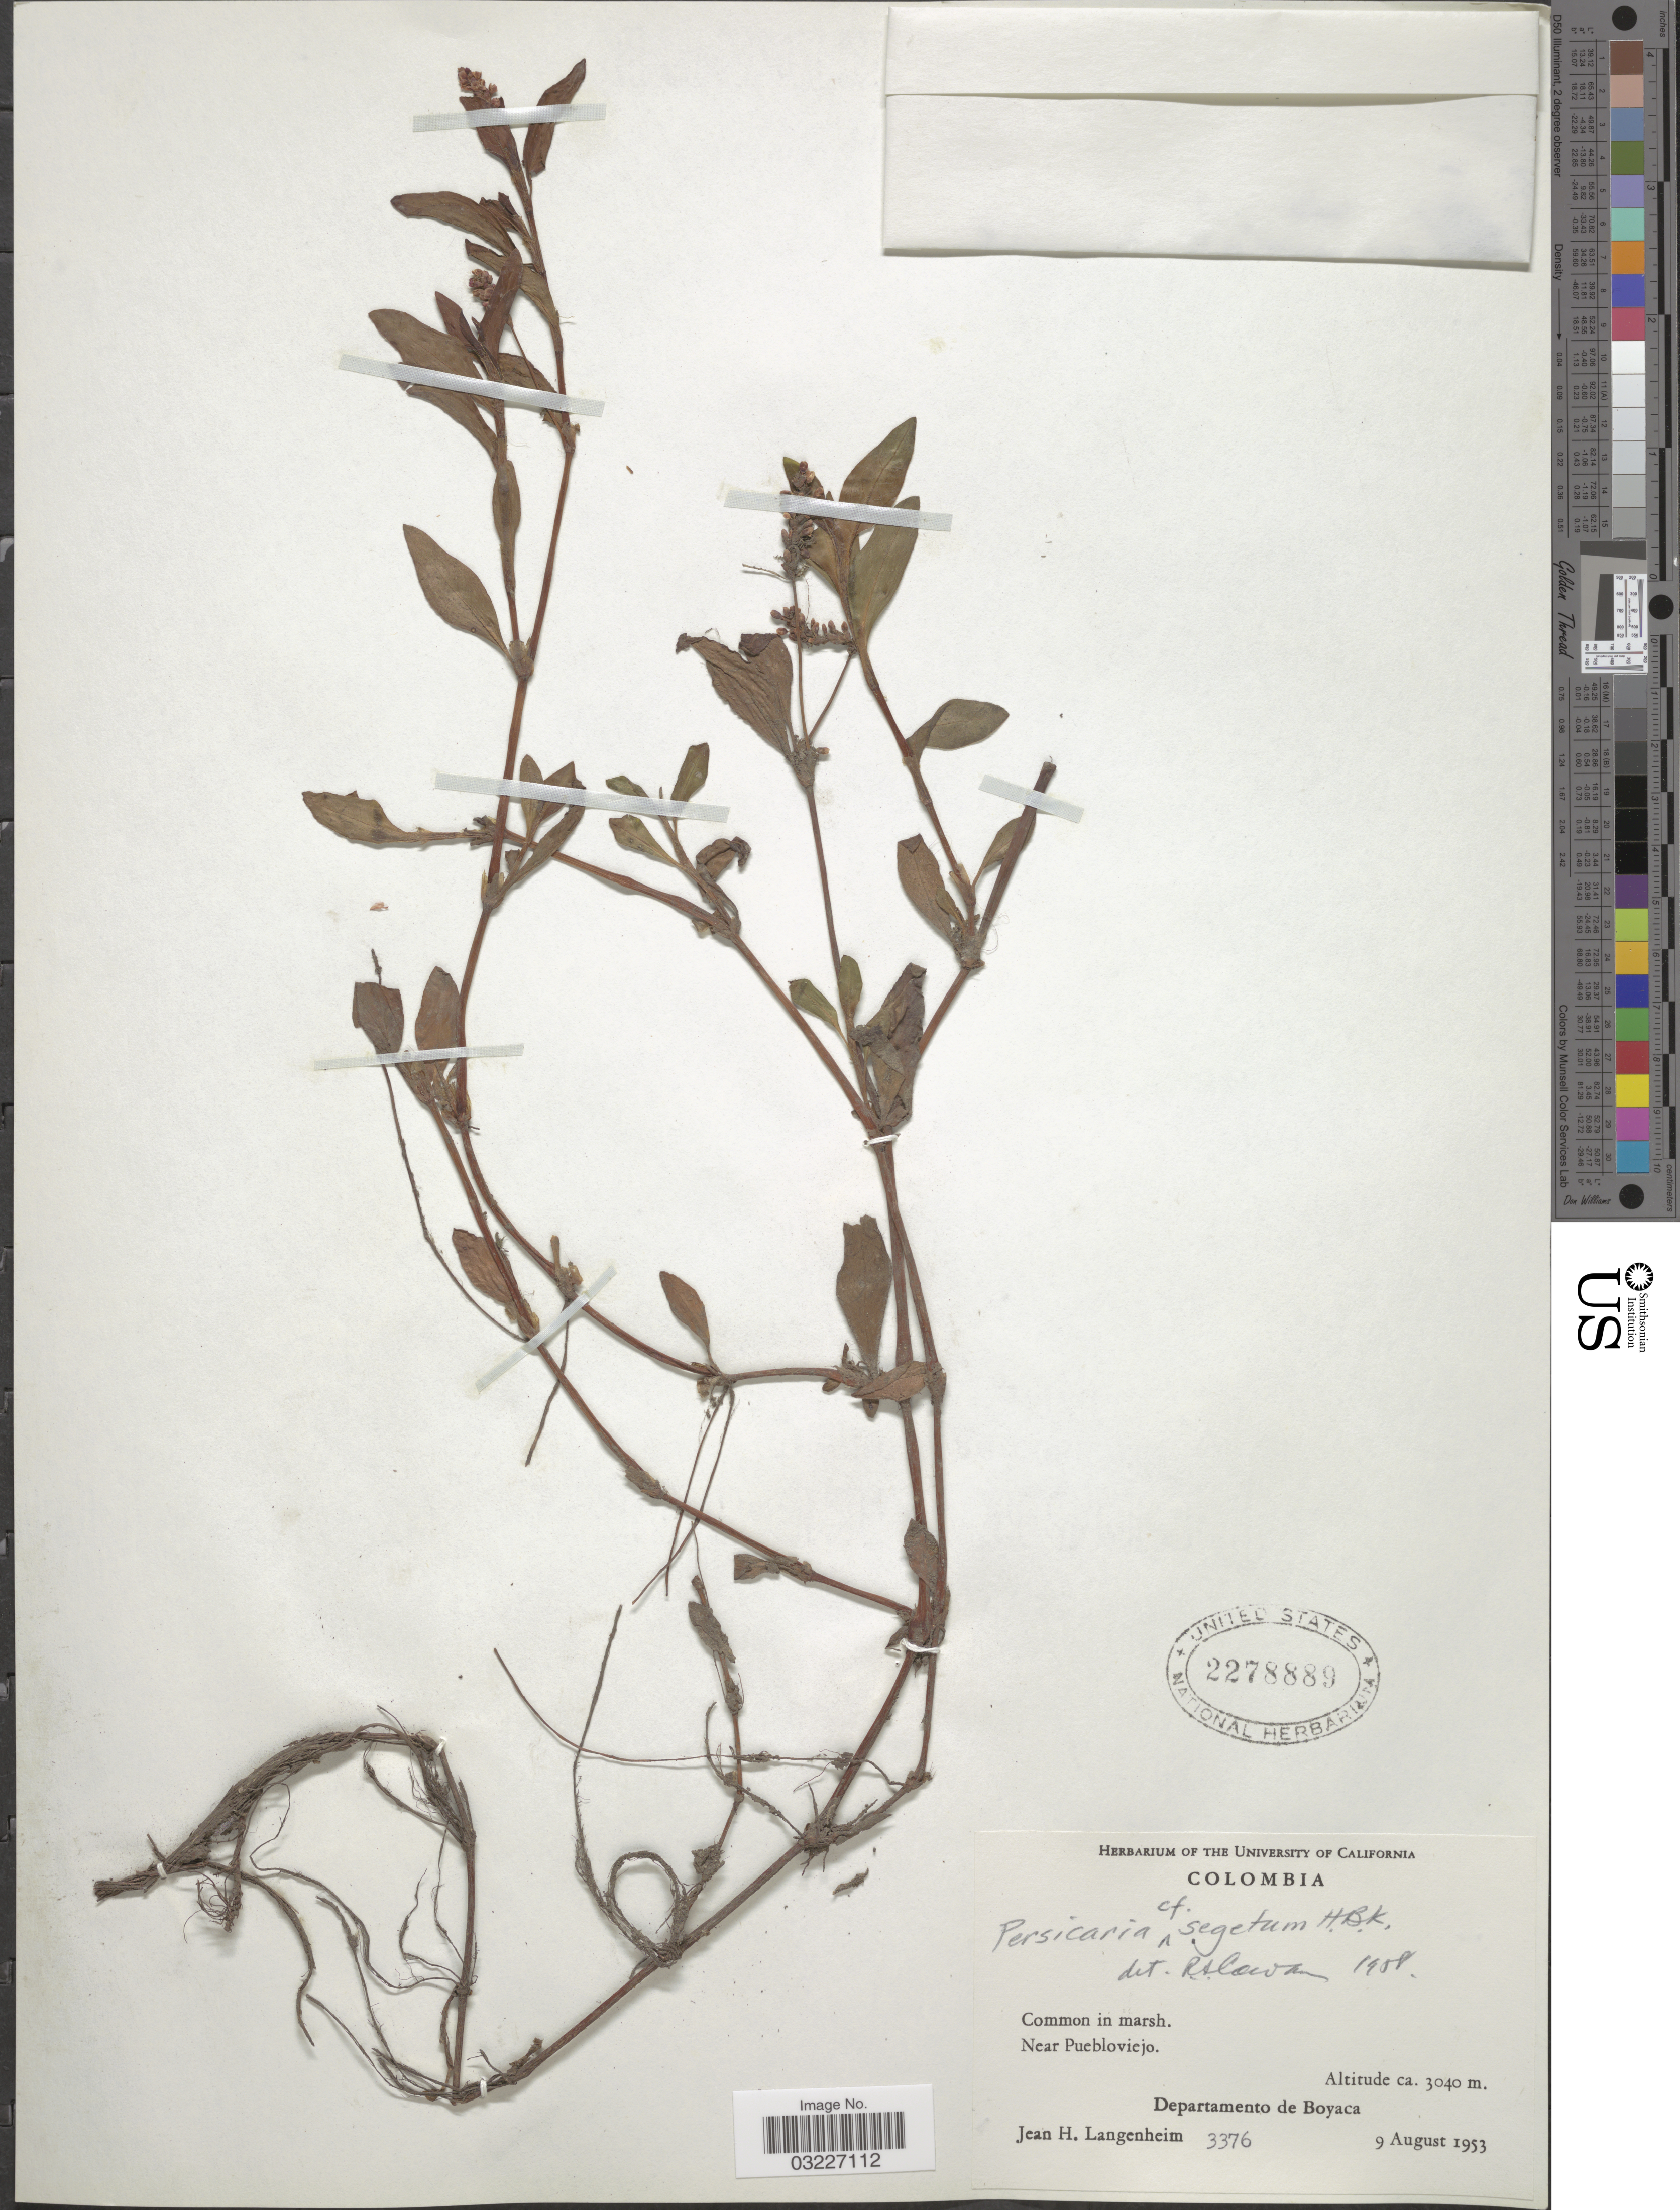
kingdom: Plantae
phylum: Tracheophyta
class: Magnoliopsida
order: Caryophyllales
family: Polygonaceae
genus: Polygonum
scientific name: Polygonum segetum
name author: Kunth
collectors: J. H. Langenheim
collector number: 3376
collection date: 1953-08-09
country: Colombia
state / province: Boyacá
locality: Near Puebloviejo. Departamento de Boyaca.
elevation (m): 3040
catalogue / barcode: US 2278889